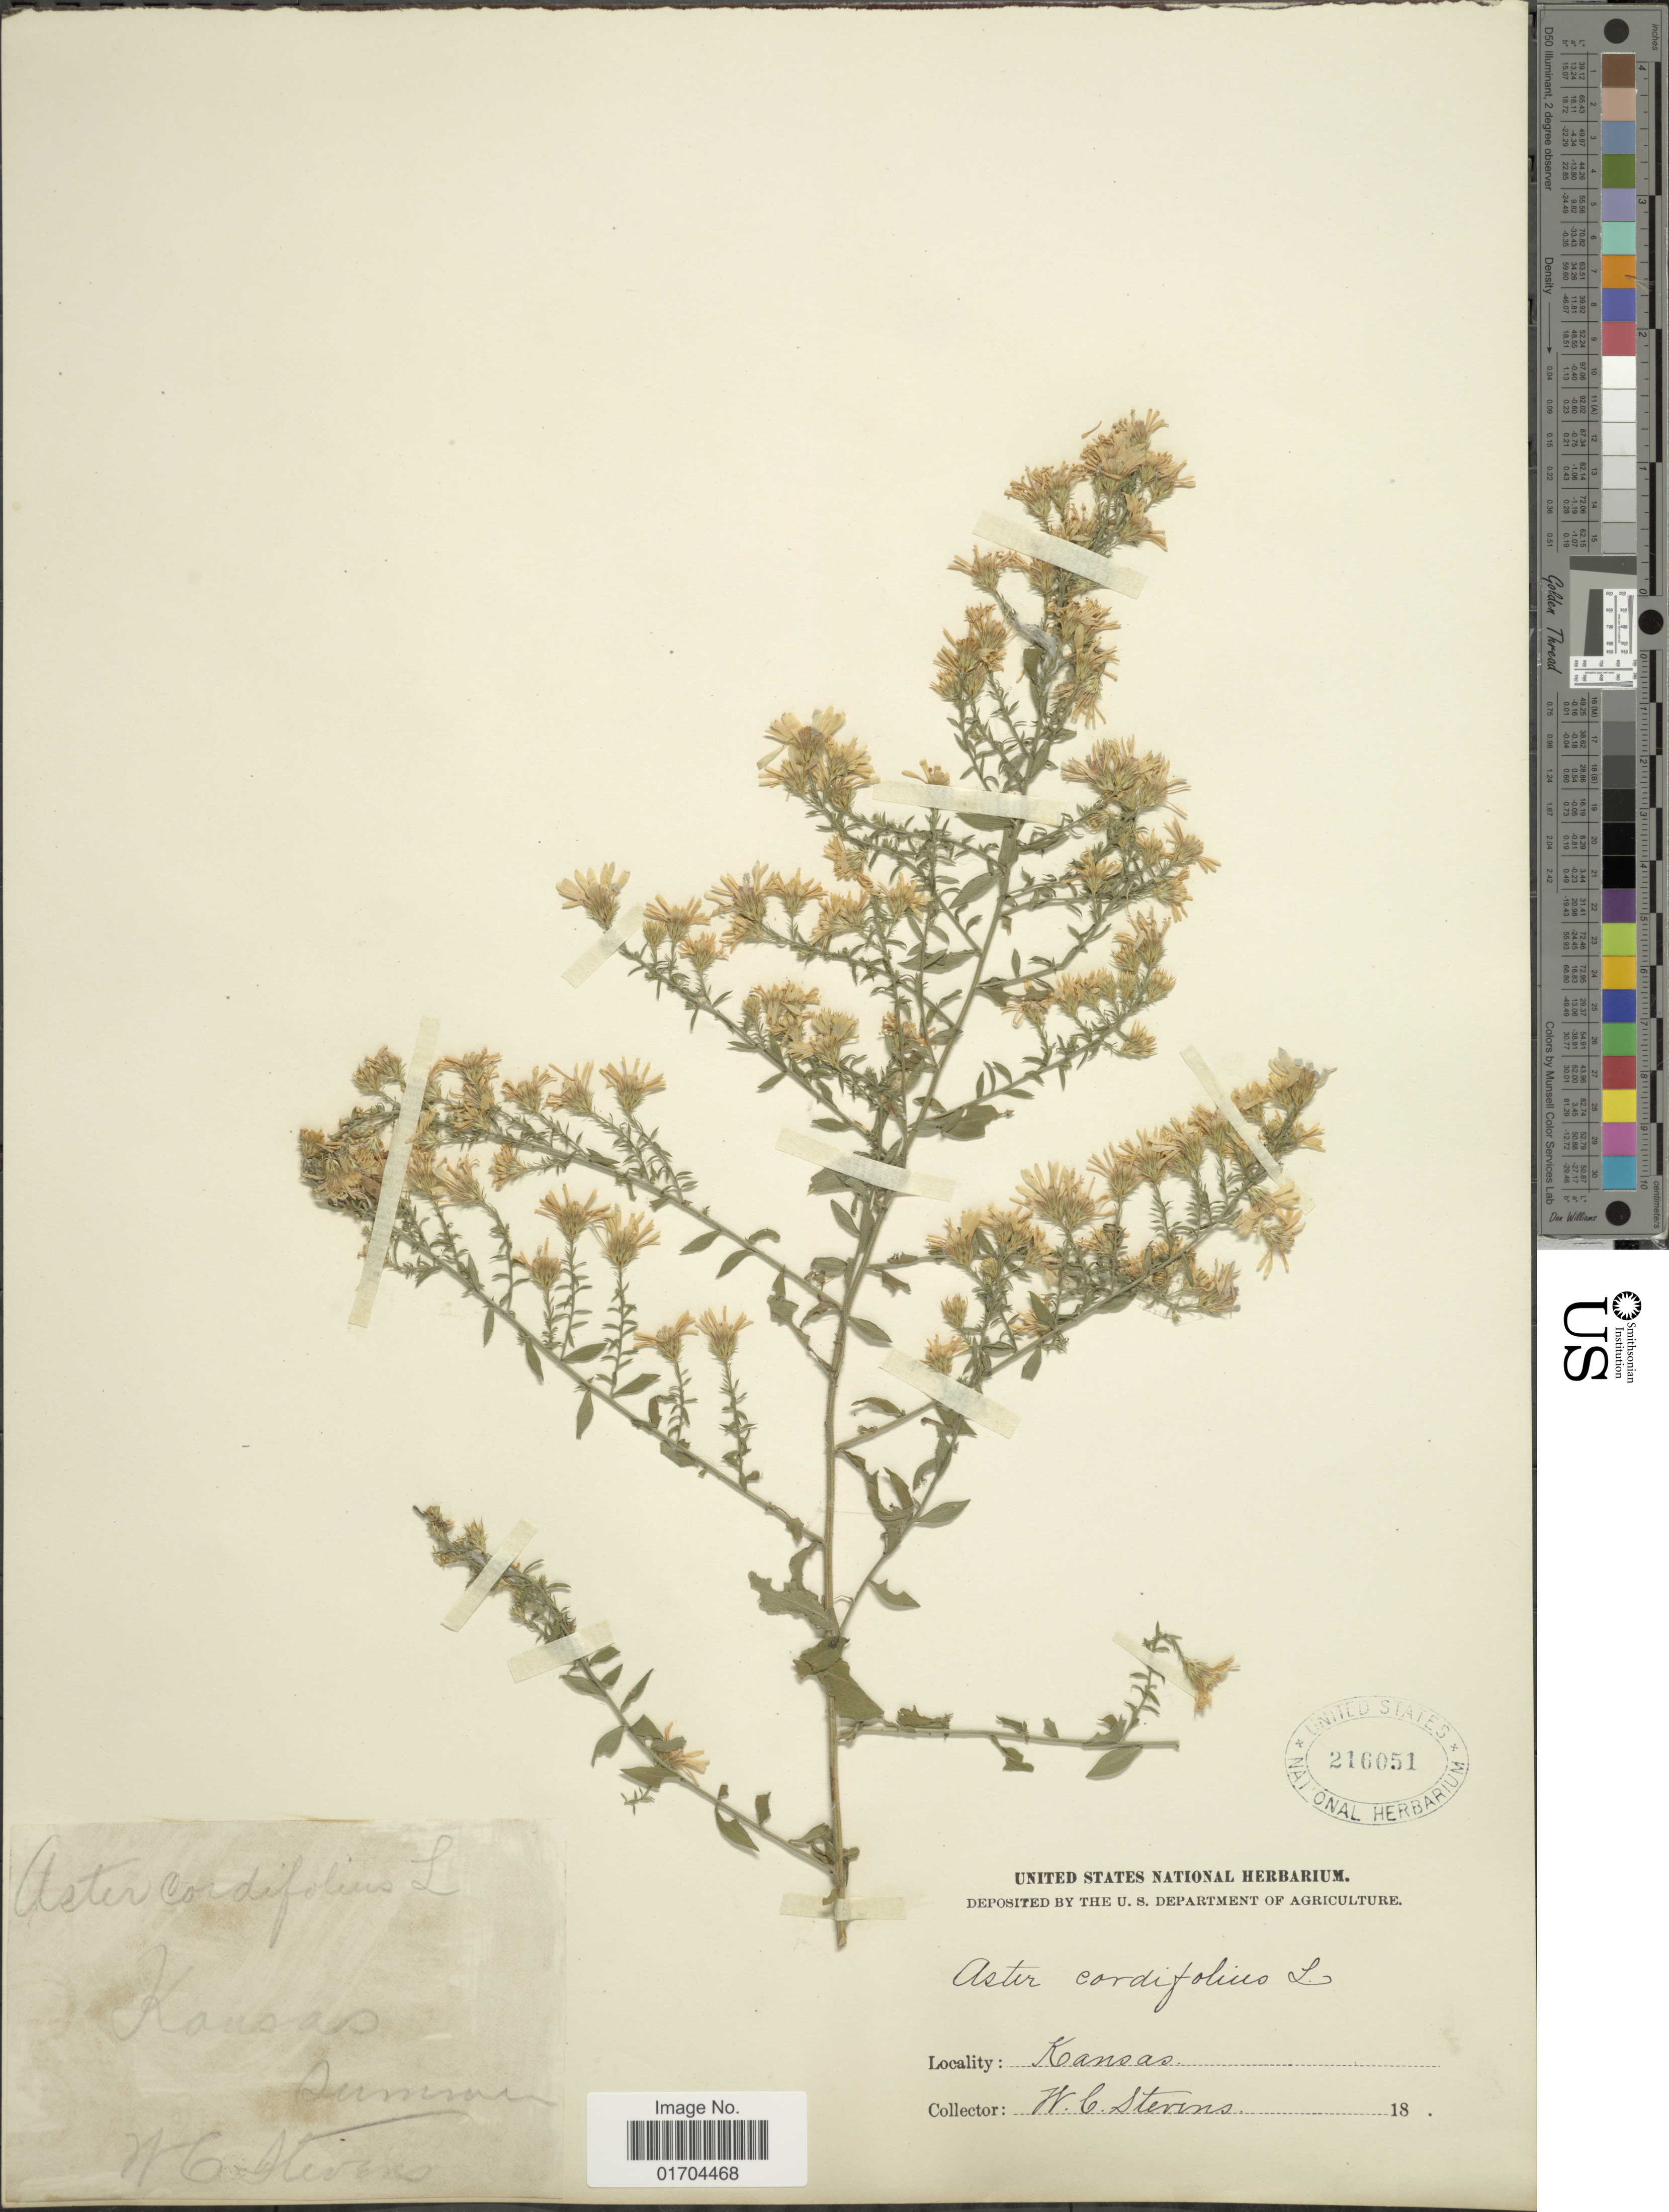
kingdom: Plantae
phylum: Tracheophyta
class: Magnoliopsida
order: Asterales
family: Asteraceae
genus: Symphyotrichum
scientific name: Symphyotrichum sp.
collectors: W. C. Stevens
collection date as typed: Summer 18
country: United States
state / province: Kansas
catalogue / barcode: US 216051